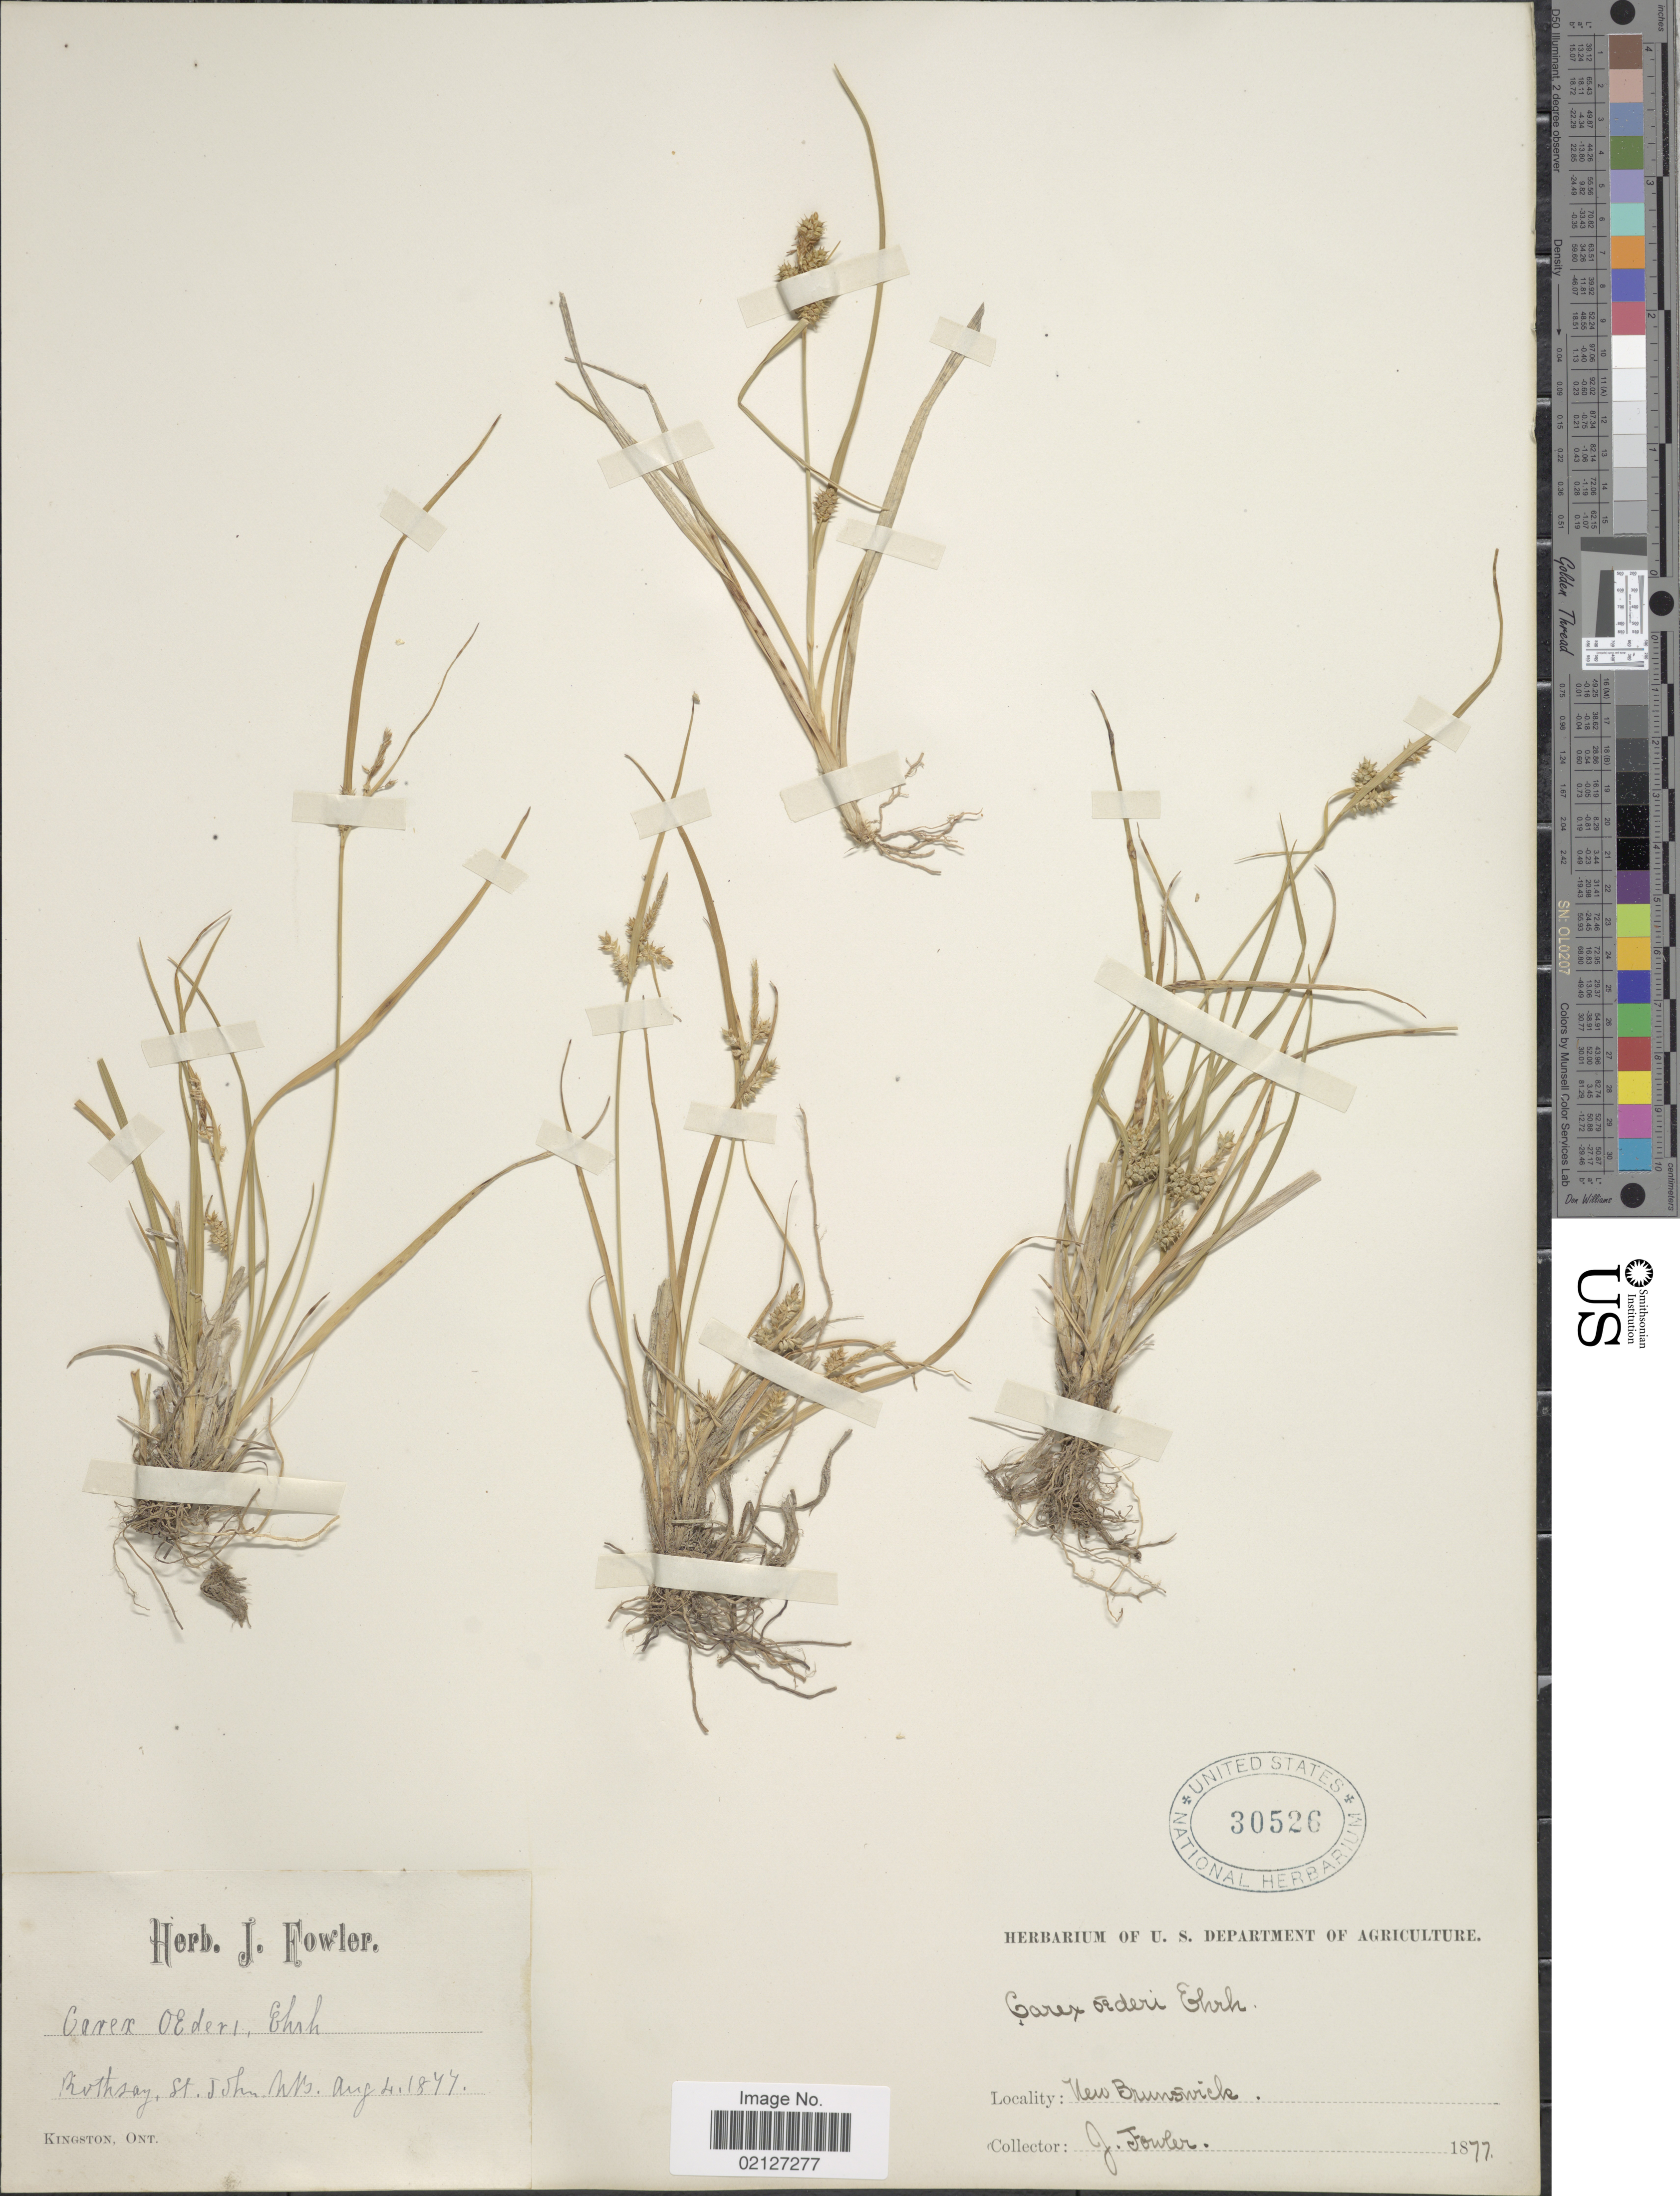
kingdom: Plantae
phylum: Tracheophyta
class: Liliopsida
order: Poales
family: Cyperaceae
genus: Carex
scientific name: Carex oederi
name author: Retz.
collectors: J. P. Fowler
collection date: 1877-08-04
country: Canada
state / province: New Brunswick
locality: Rothsay, St. John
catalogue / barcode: US 30526